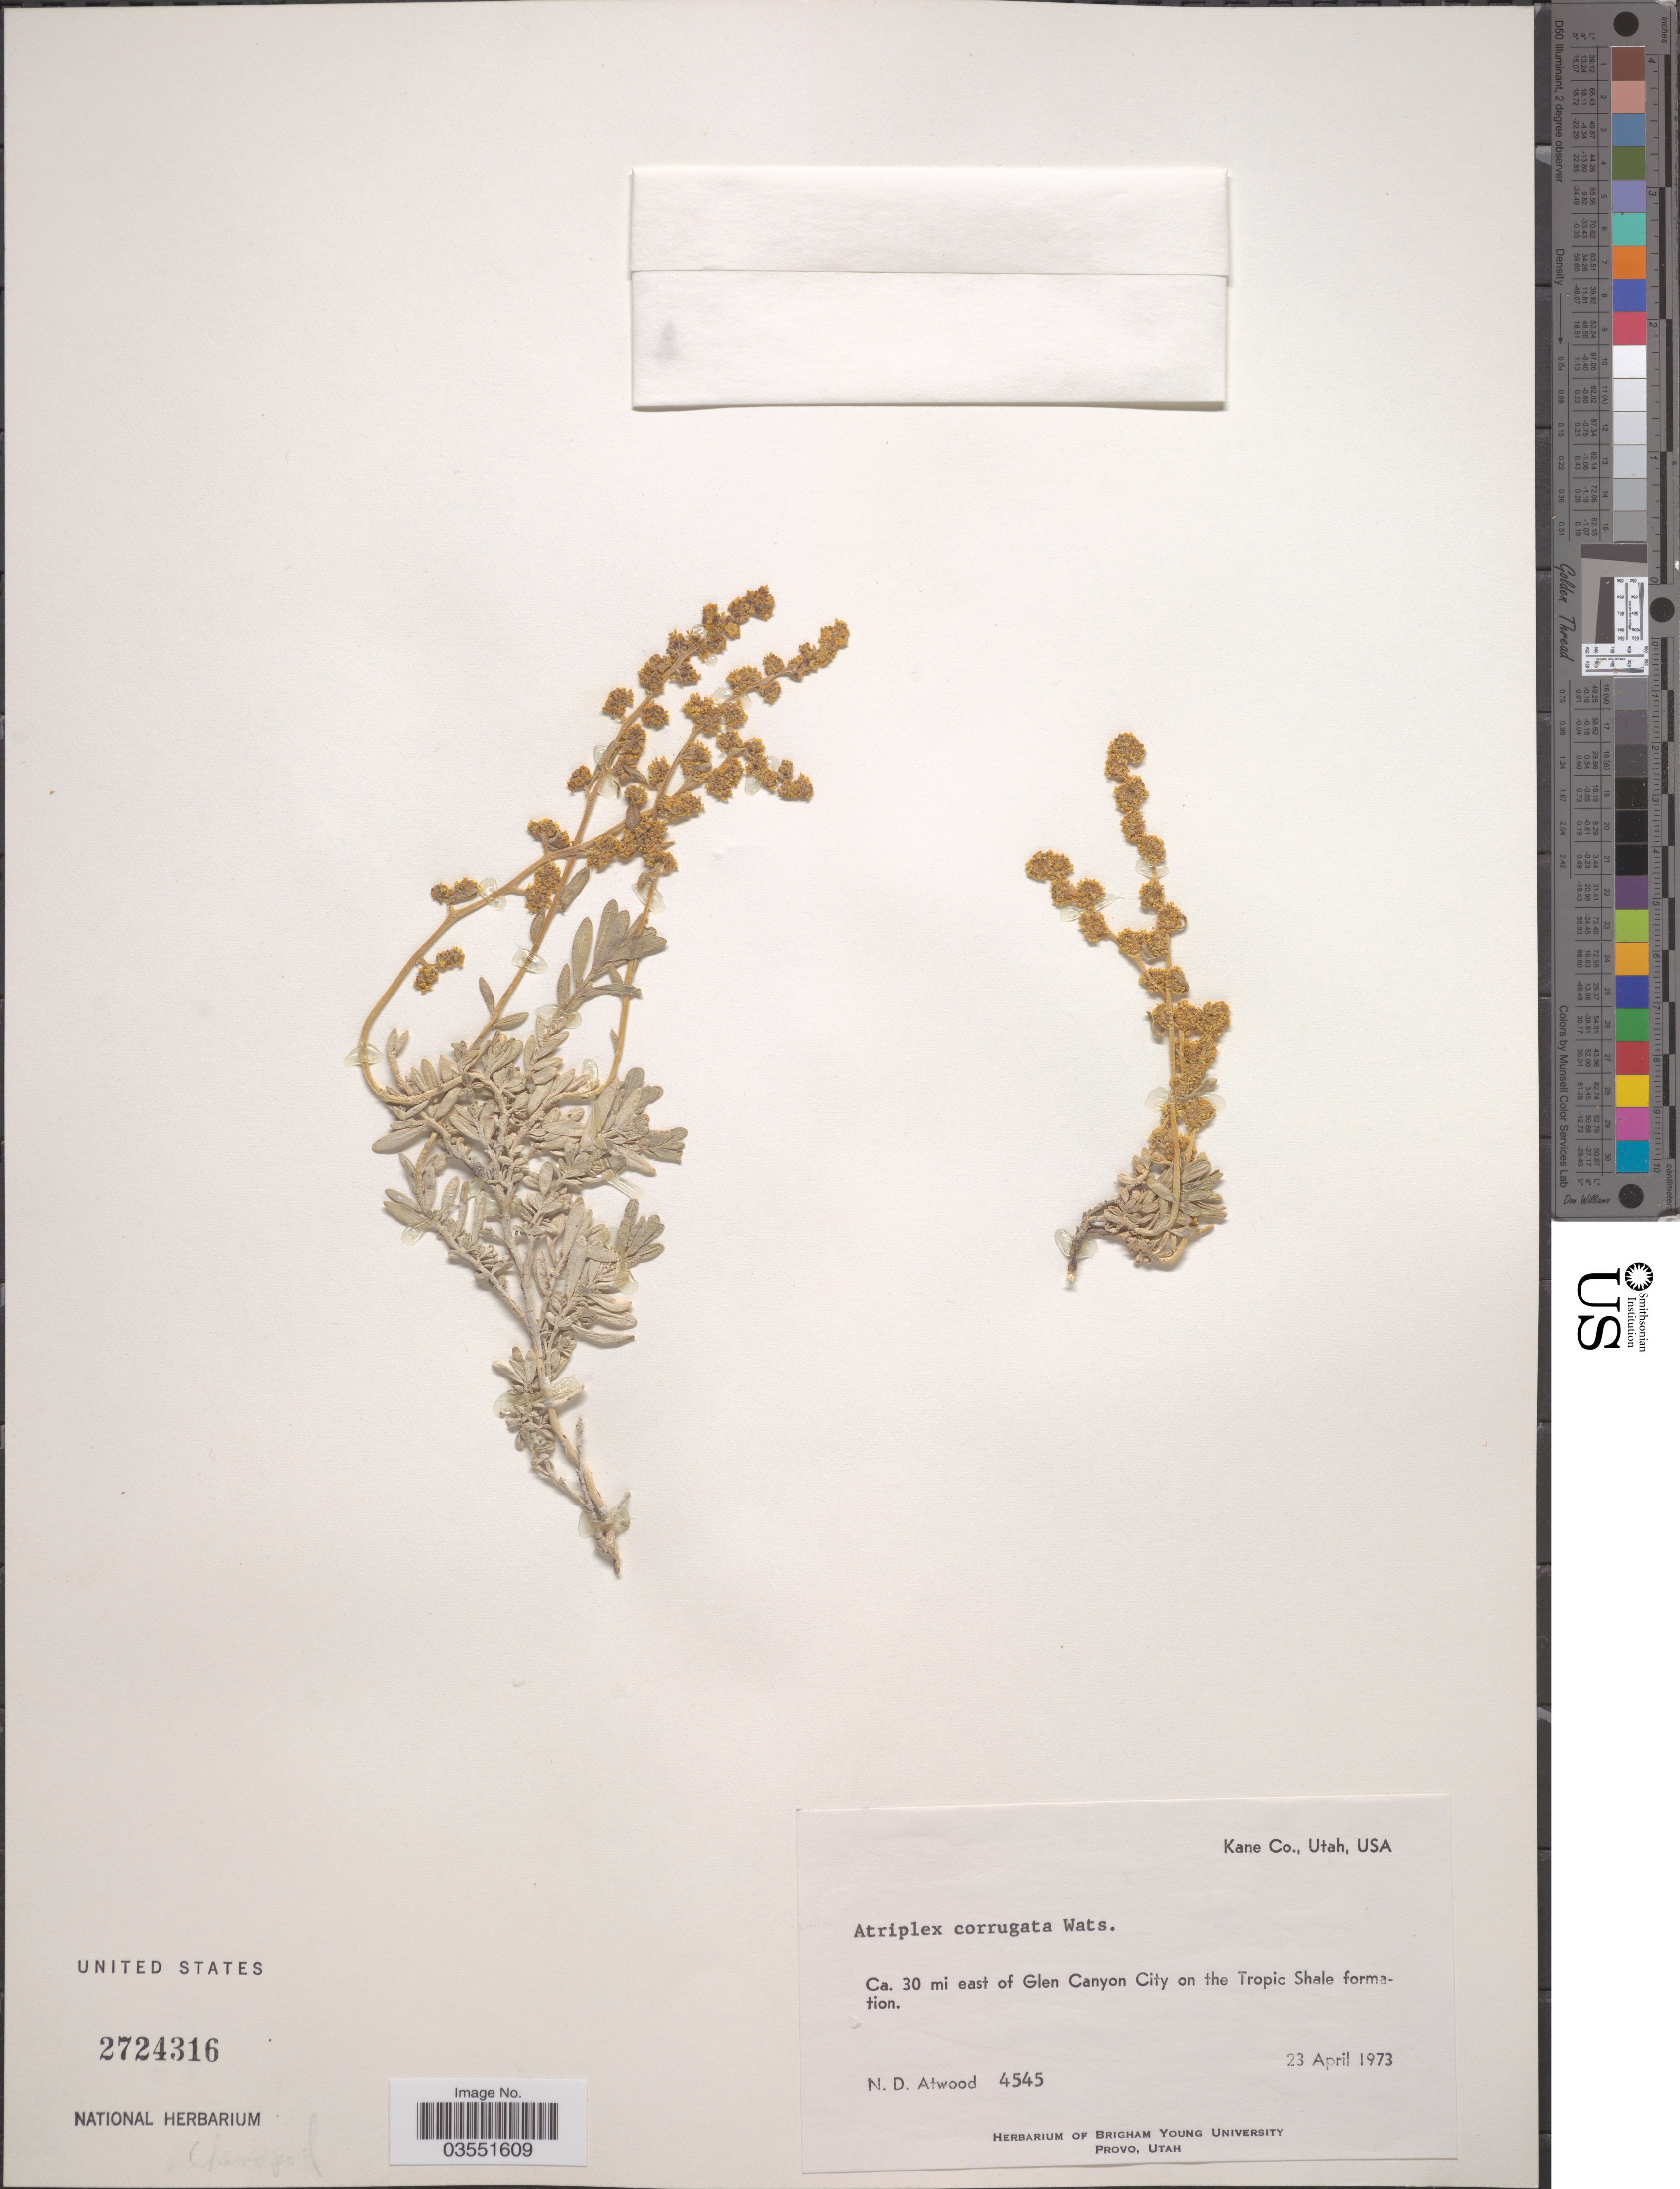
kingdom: Plantae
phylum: Tracheophyta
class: Magnoliopsida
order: Caryophyllales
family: Amaranthaceae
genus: Atriplex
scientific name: Atriplex corrugata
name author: S. Watson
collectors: N. Atwood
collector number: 4545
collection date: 1973-04-23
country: United States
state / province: Utah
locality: Kane Co. Ca. 30 mi east of Glen Canyon City on the Tropic Shale formation.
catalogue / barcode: US 2724316